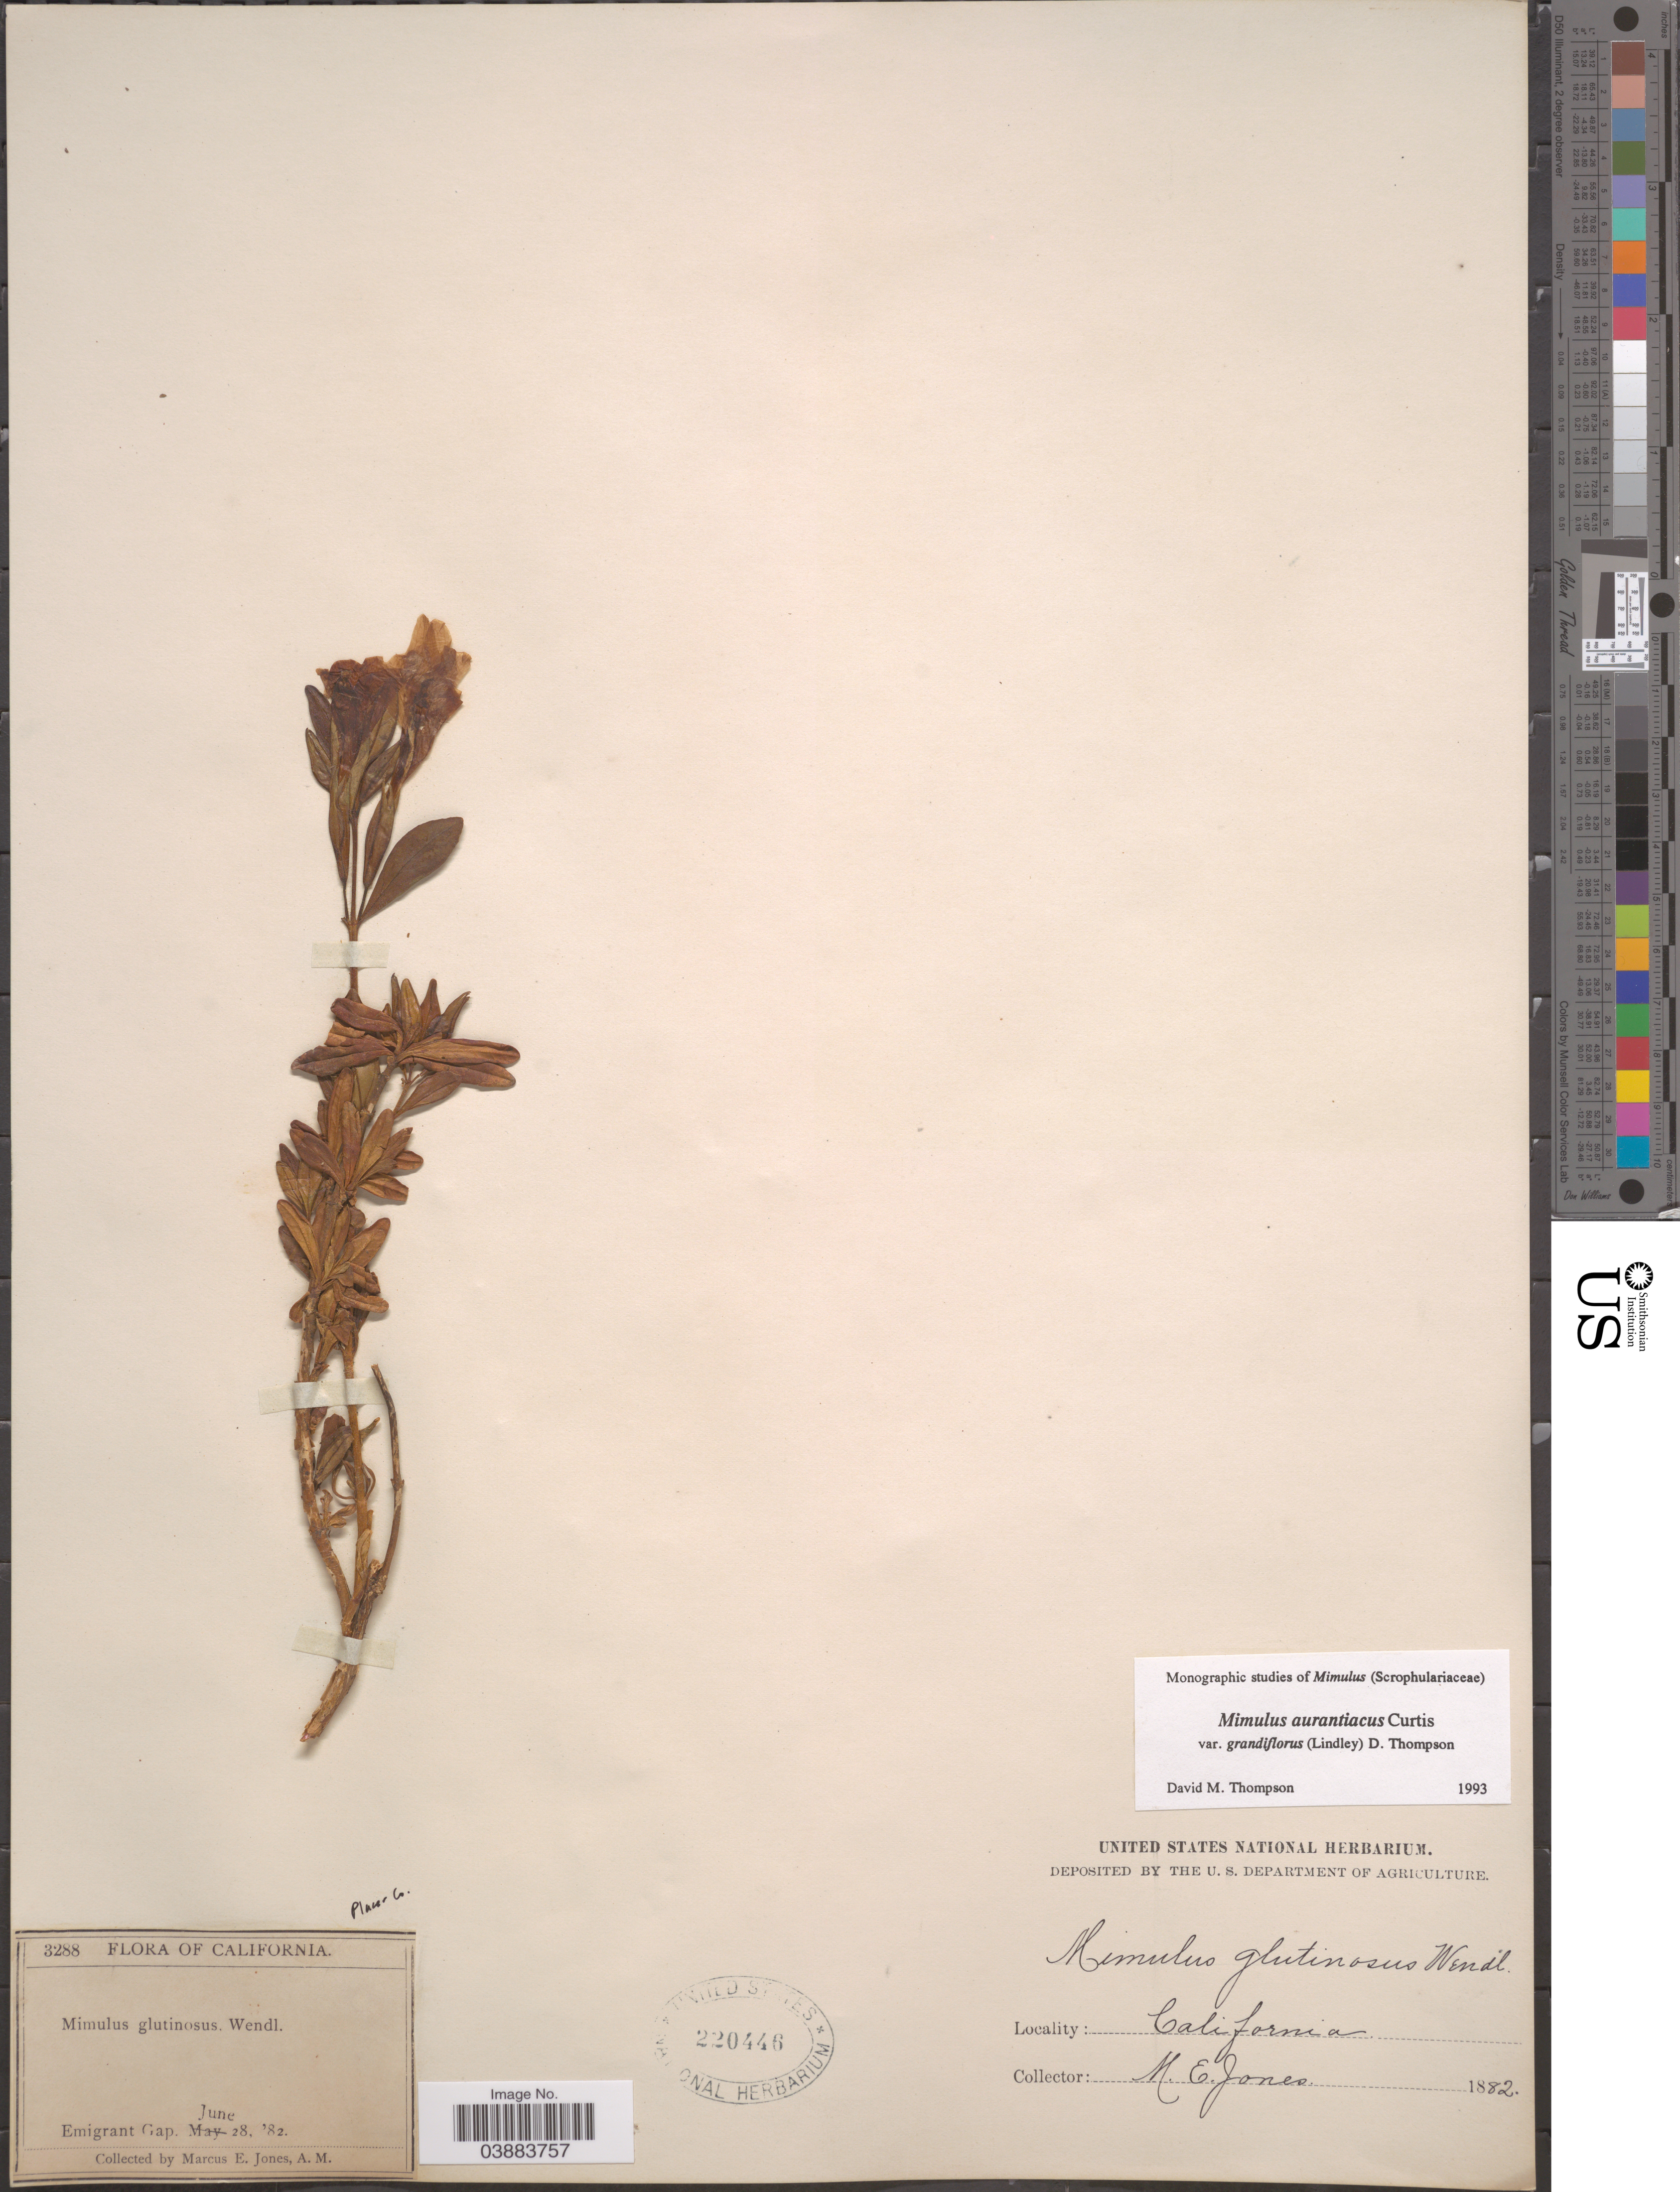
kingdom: Plantae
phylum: Tracheophyta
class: Magnoliopsida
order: Lamiales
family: Phrymaceae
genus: Diplacus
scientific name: Diplacus aurantiacus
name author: (Curtis) Jeps.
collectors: M. E. Jones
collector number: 3288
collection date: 1882-06-28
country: United States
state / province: California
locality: Emigrant Gap.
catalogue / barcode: US 220446